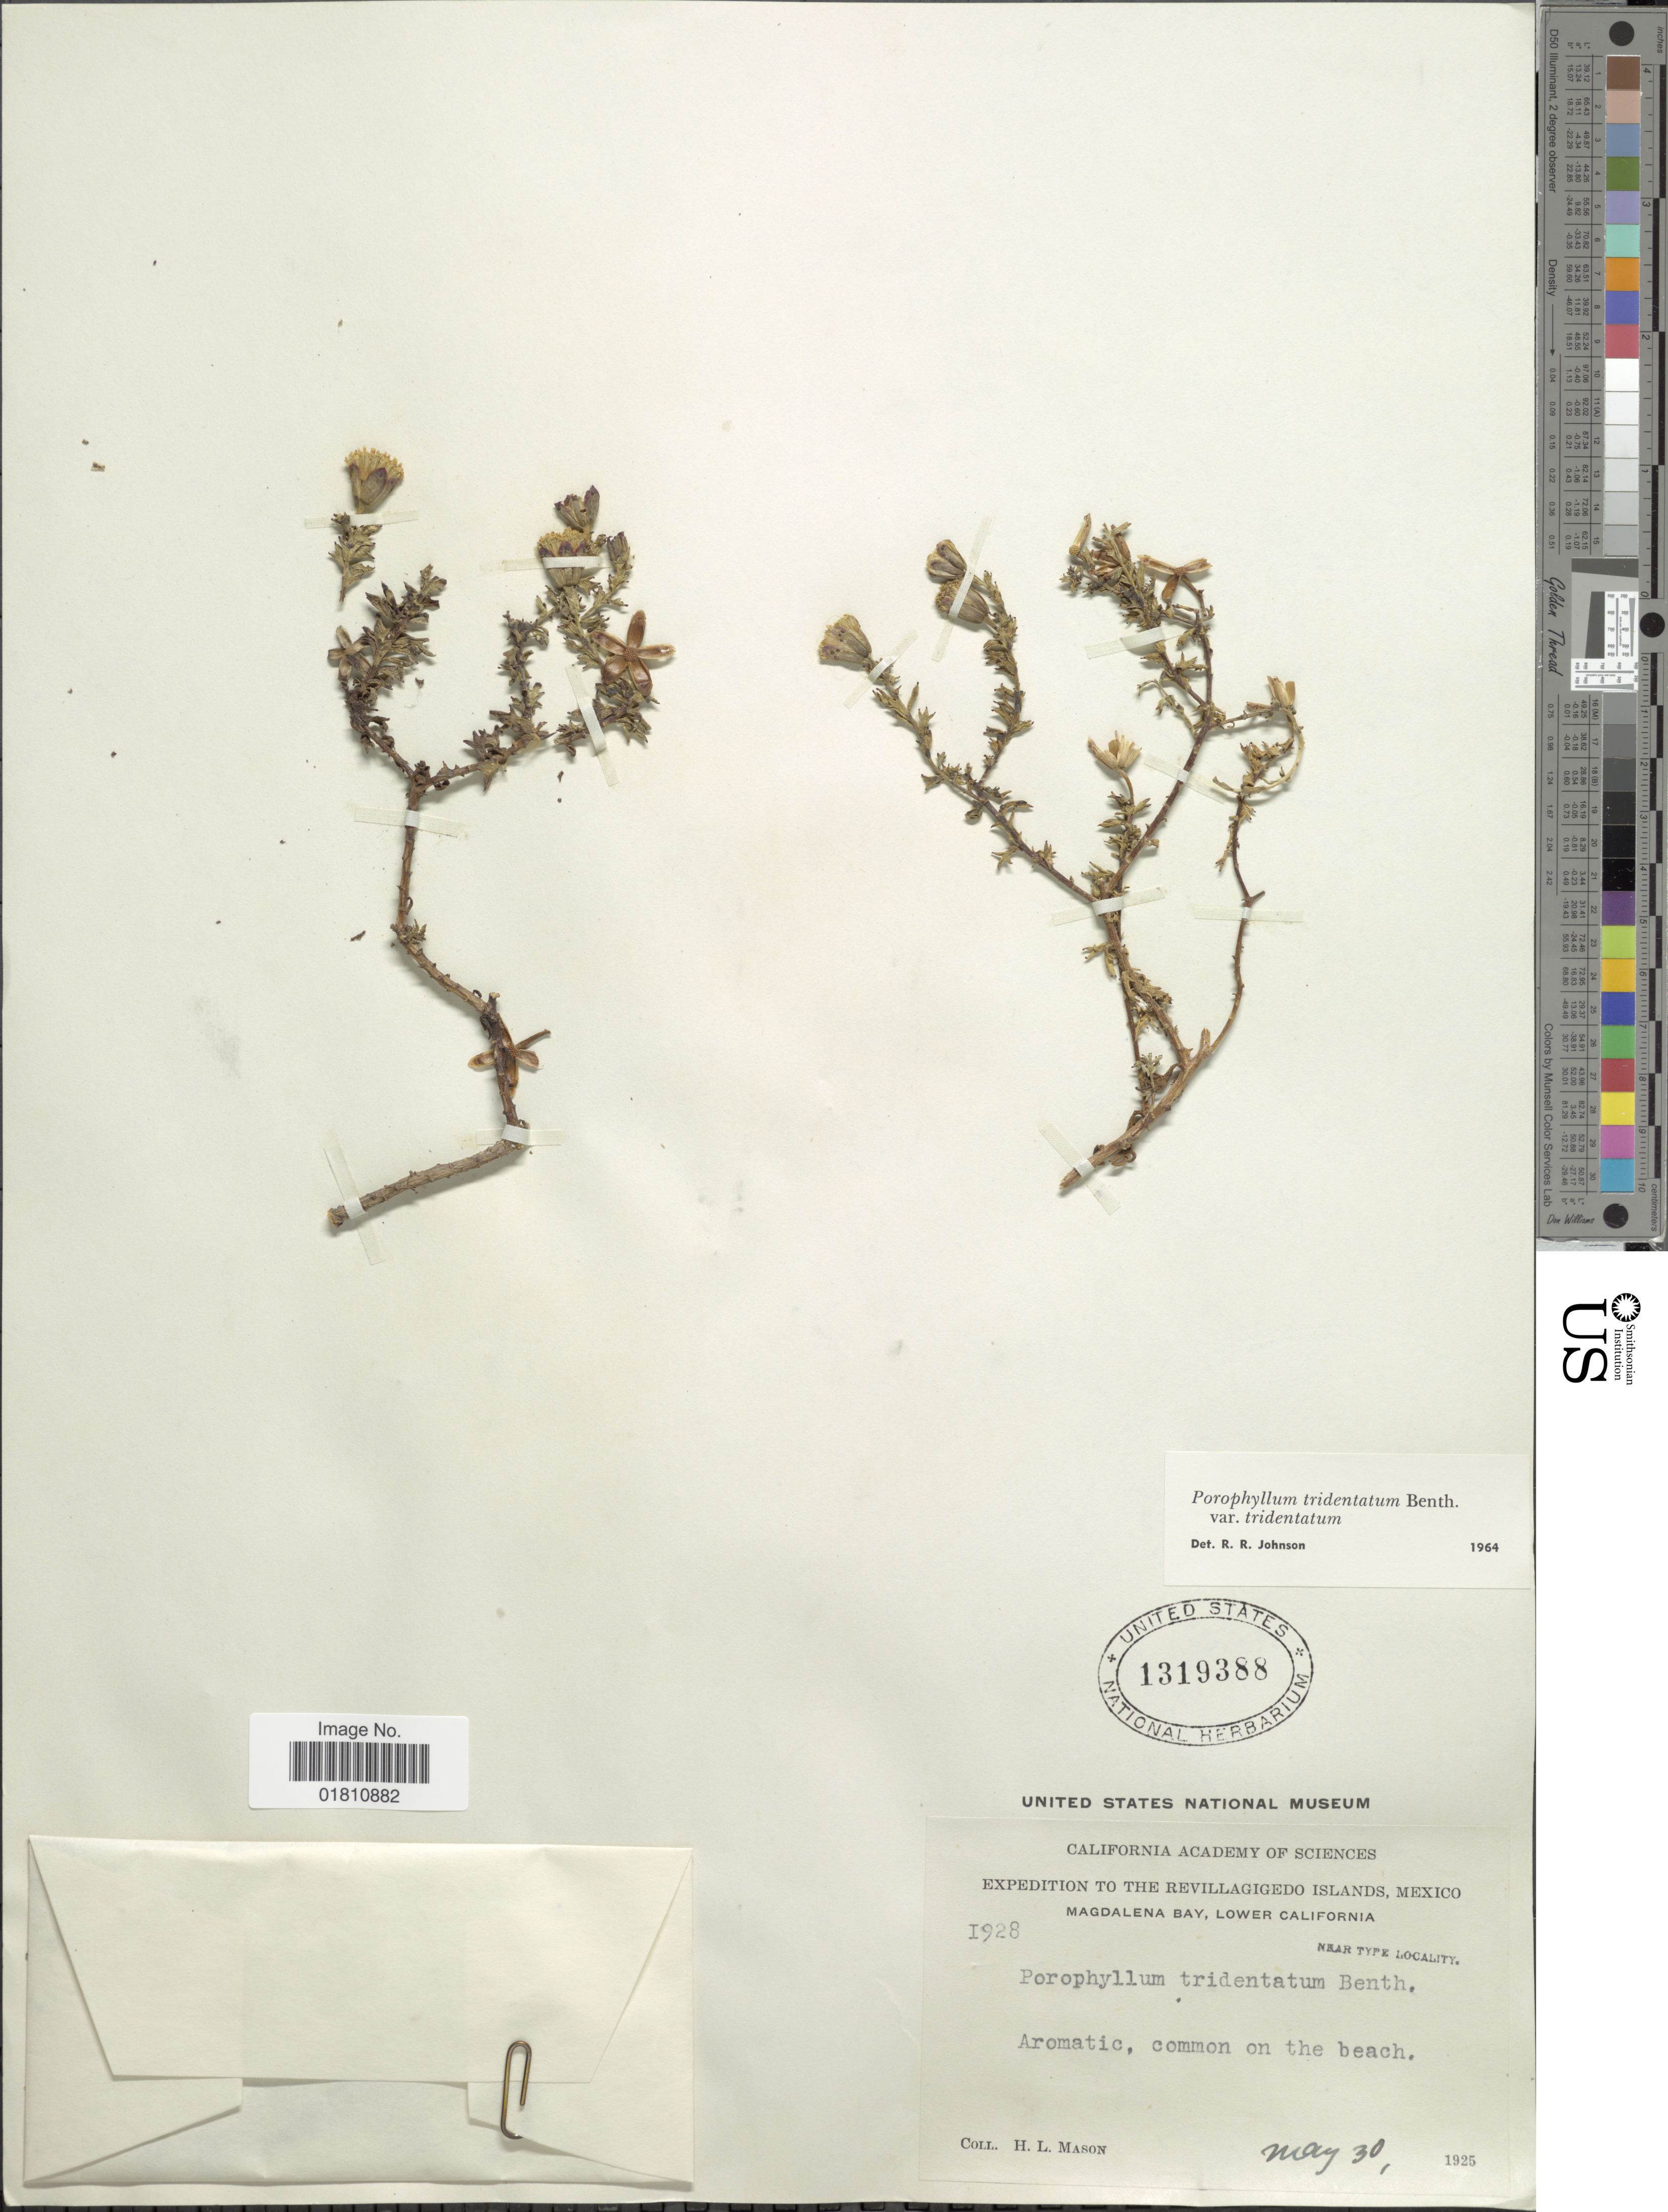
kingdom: Plantae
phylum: Tracheophyta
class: Magnoliopsida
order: Asterales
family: Asteraceae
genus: Bajacalia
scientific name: Bajacalia tridentata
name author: (Benth.) Loockerman et al.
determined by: Anzuinelli, M.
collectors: H. L. Mason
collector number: I928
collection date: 1925-05-30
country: Mexico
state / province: Baja California Sur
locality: Revillagigedo Islands, Magdalena Bay, Lower California, common on the beach.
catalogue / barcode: US 1319388